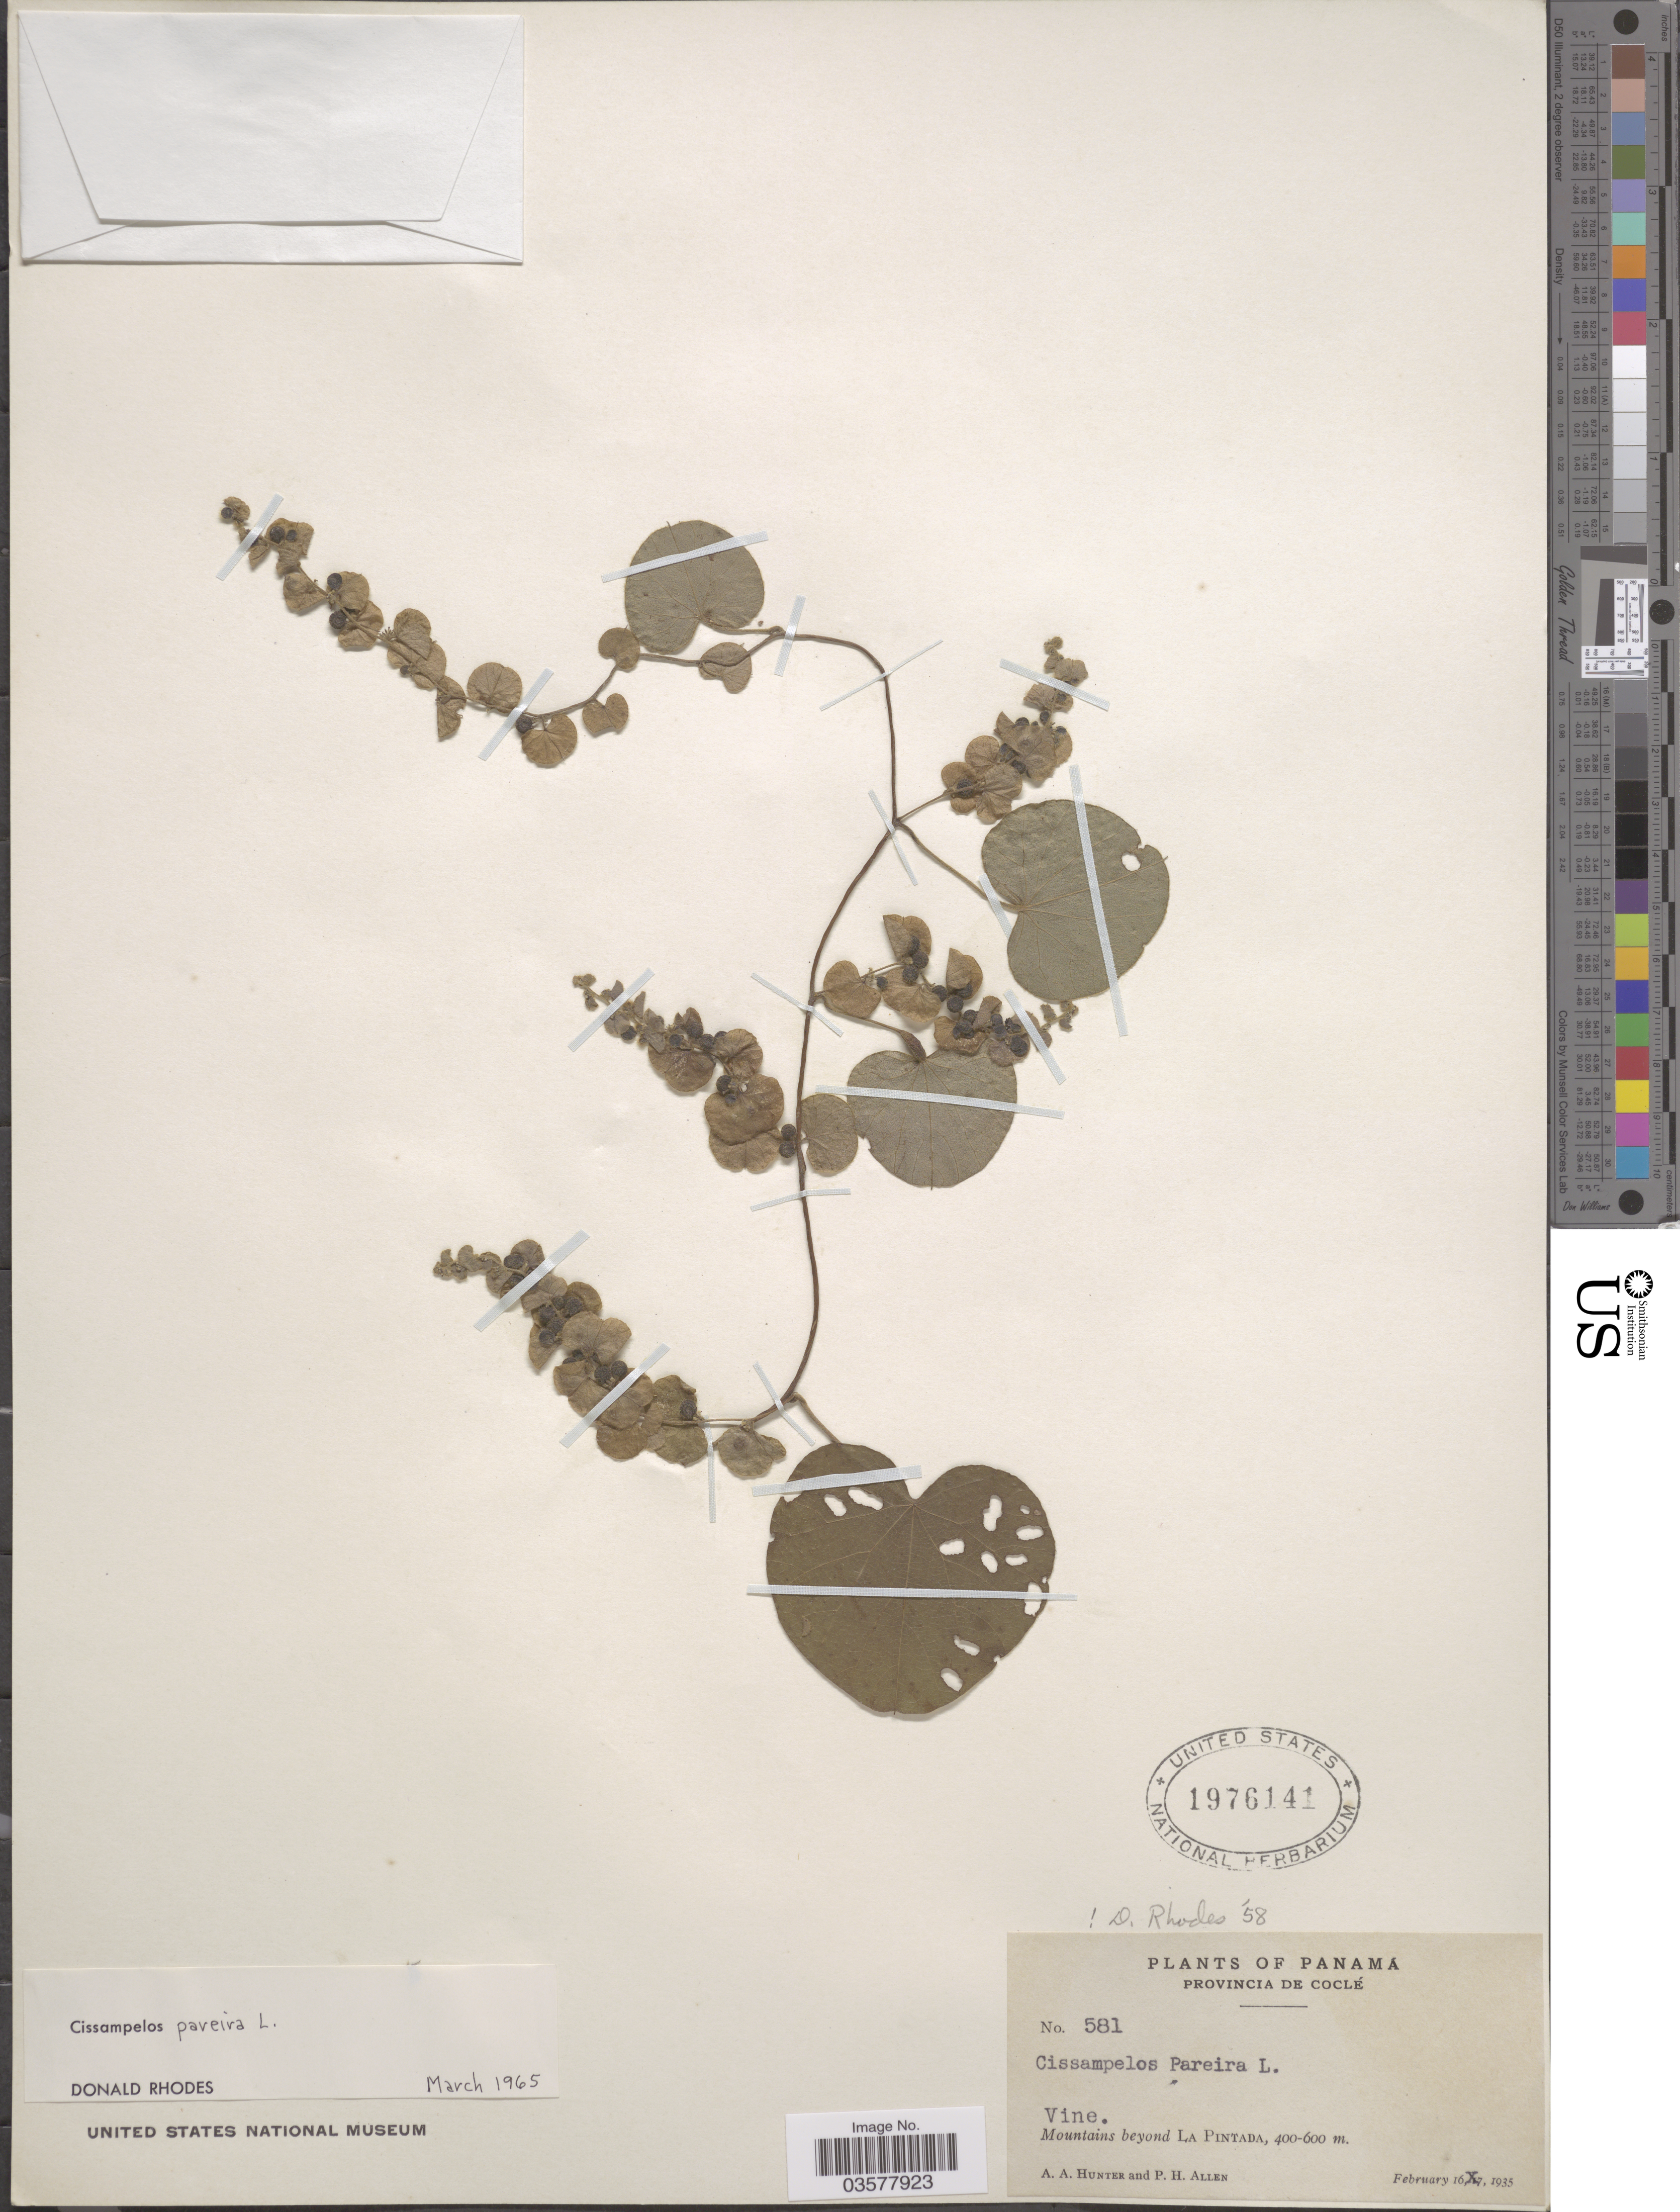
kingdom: Plantae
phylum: Tracheophyta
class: Magnoliopsida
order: Ranunculales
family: Menispermaceae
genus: Cissampelos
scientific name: Cissampelos pareira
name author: L.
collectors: A. Hunter & P. H. Allen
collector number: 581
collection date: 1935-02-16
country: Panama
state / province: Cocle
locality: Mountains beyond La Pintada.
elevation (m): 400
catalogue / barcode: US 1976141